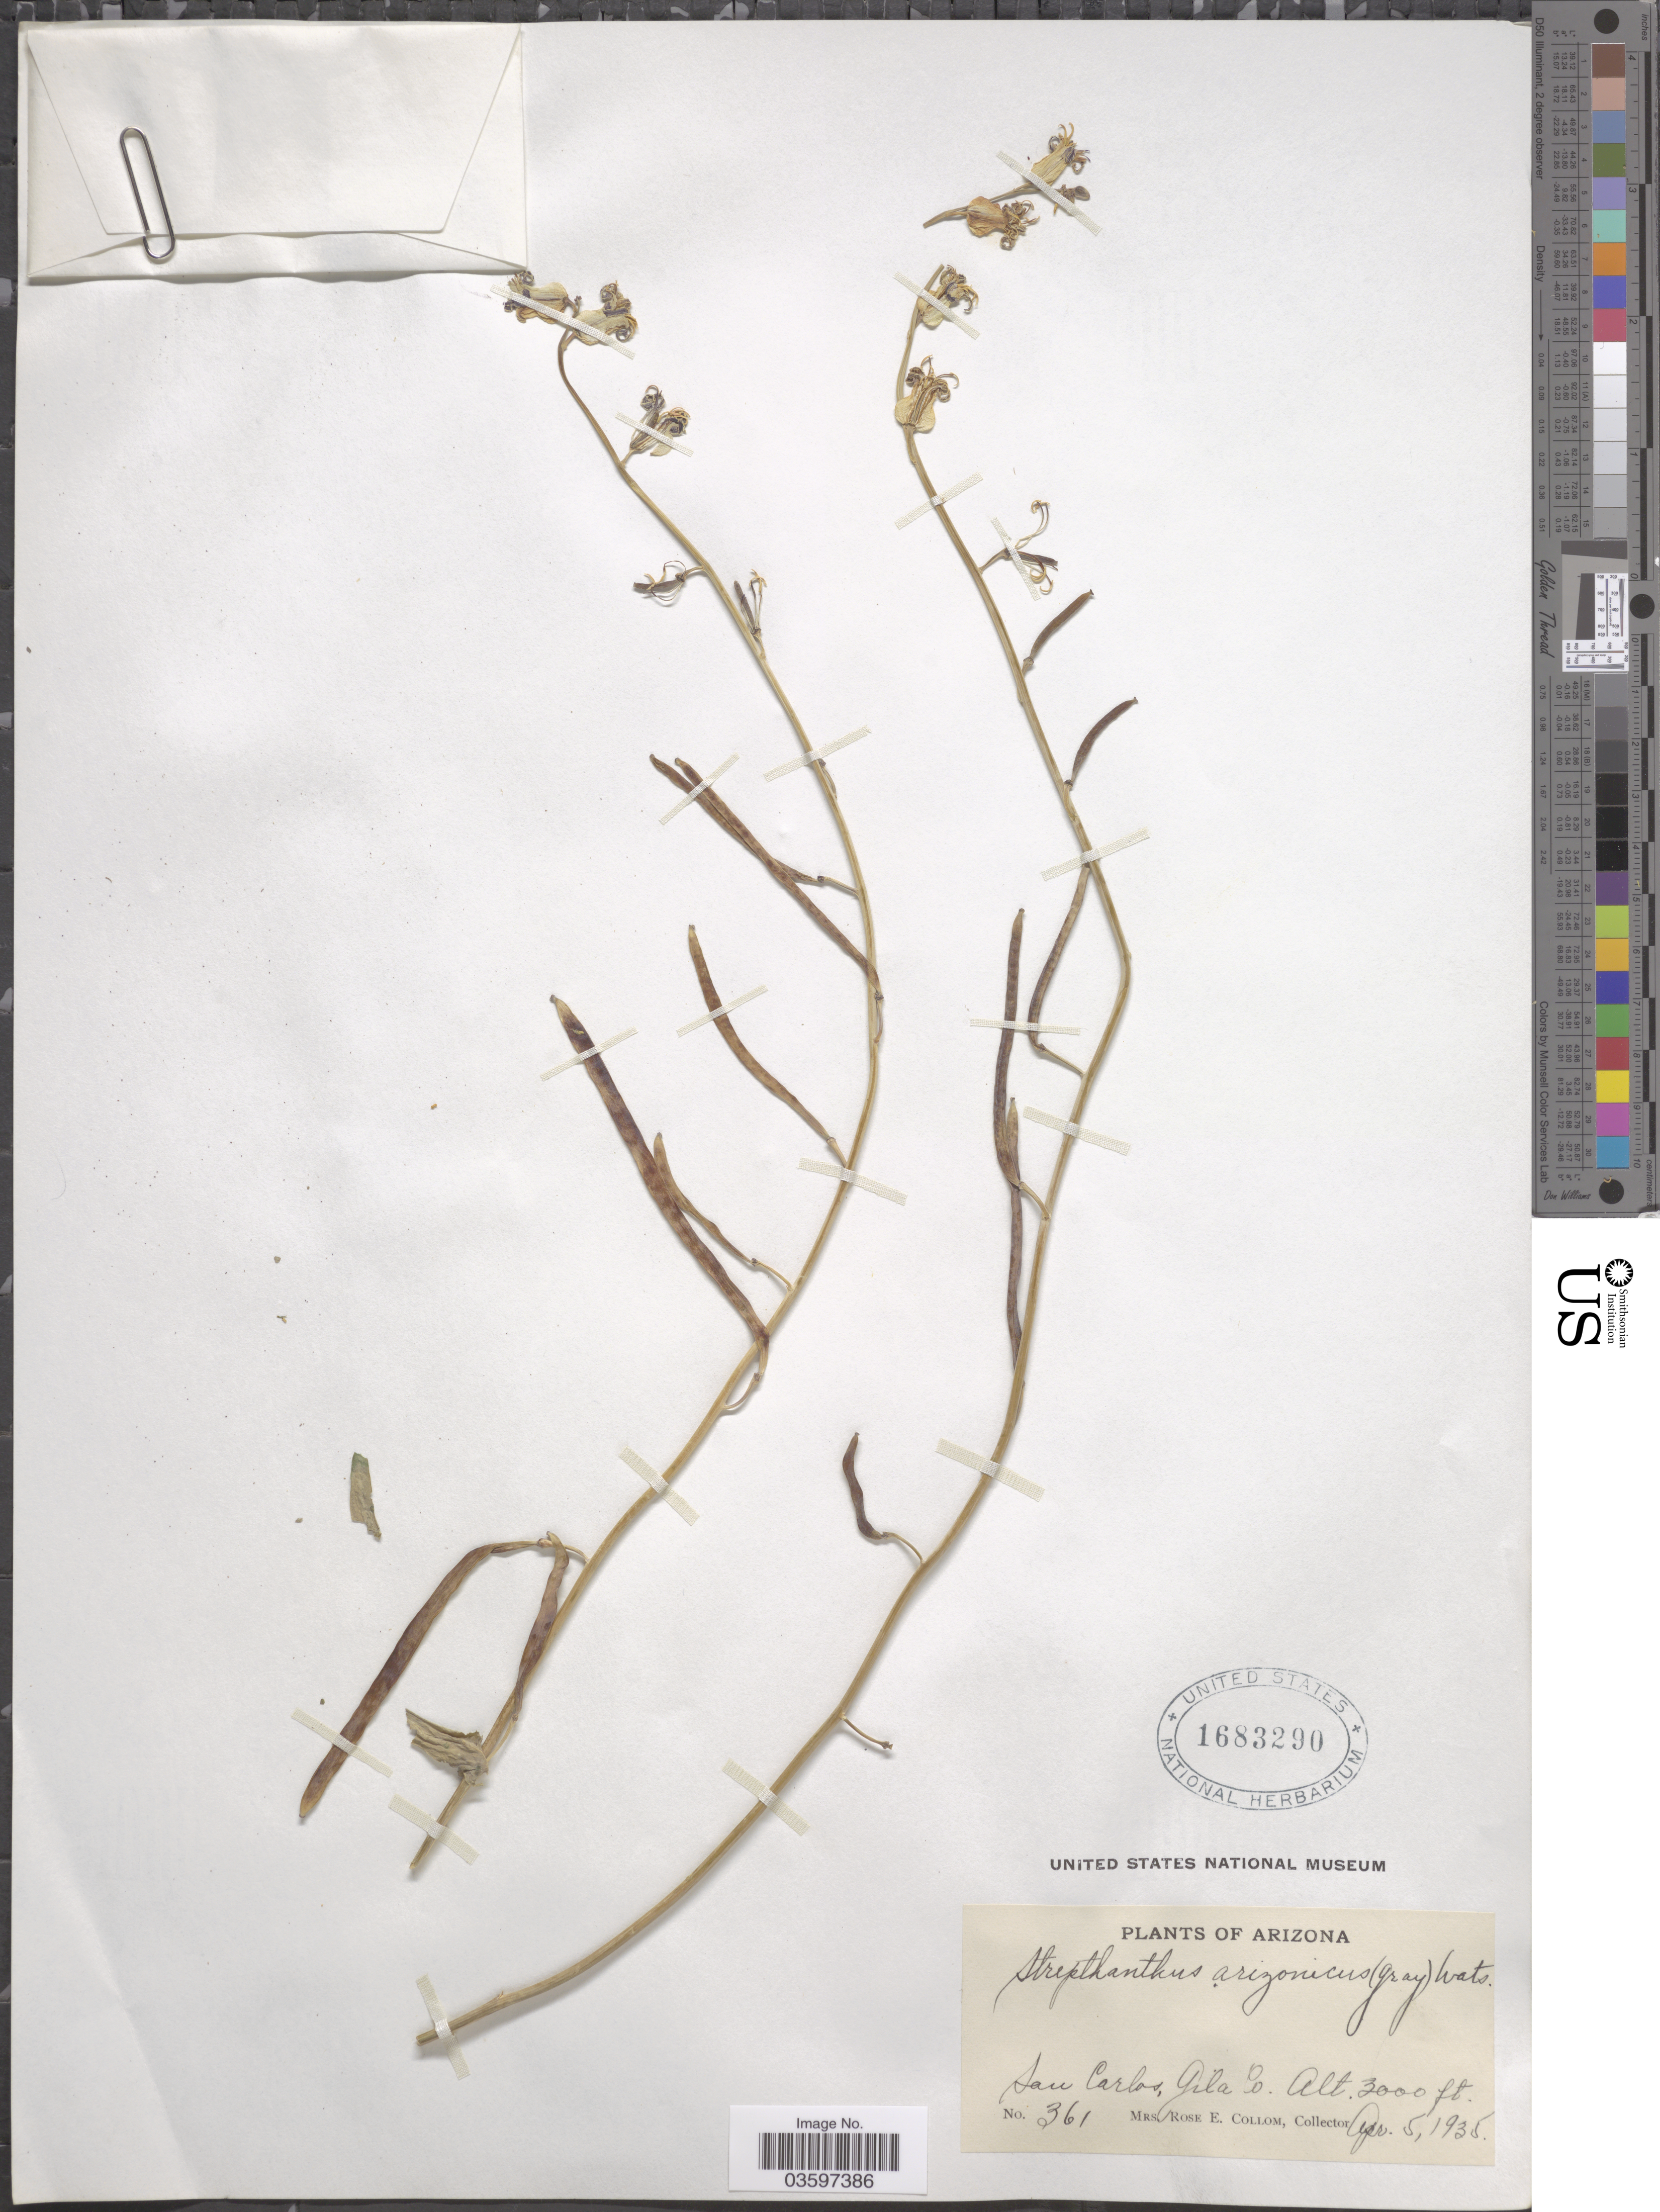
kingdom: Plantae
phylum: Tracheophyta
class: Magnoliopsida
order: Brassicales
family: Brassicaceae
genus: Streptanthus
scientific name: Streptanthus arizonicus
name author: S. Watson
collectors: R. E. Collom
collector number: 361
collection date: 1935-04-05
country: United States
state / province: Arizona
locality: San Carlos, Gila Co.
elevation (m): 914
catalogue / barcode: US 1683290